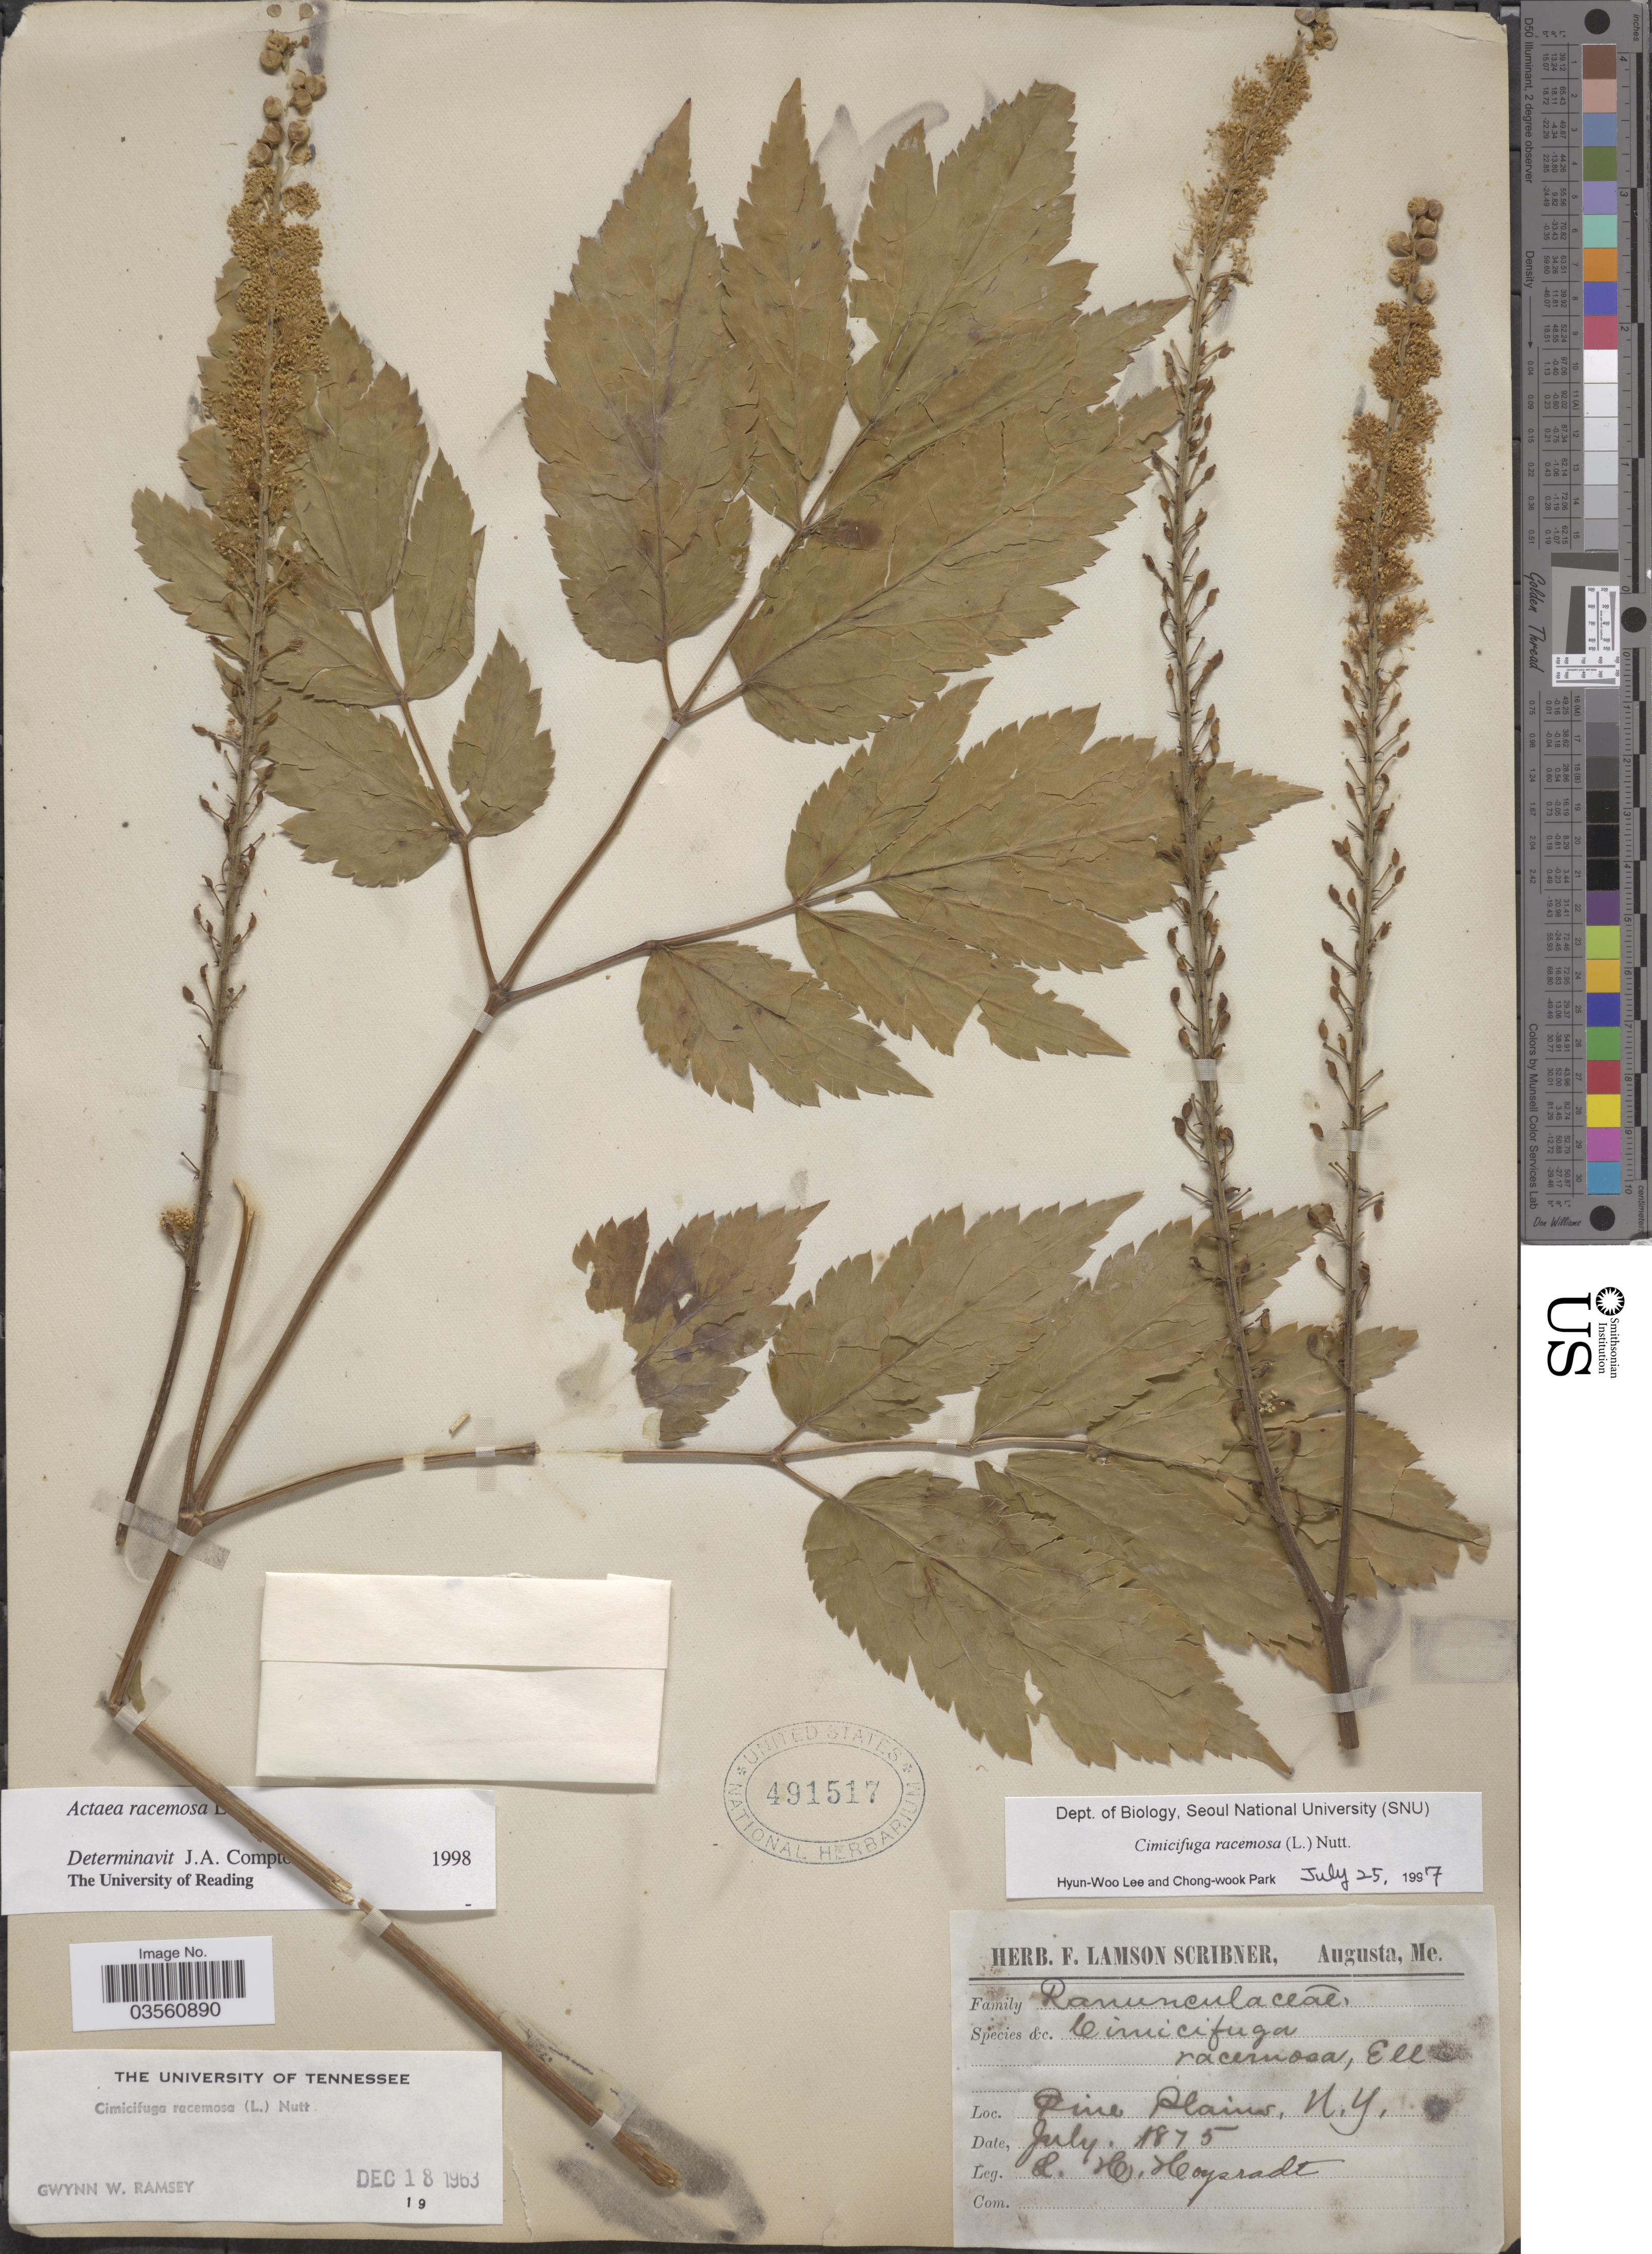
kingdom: Plantae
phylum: Tracheophyta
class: Magnoliopsida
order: Ranunculales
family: Ranunculaceae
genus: Actaea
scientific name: Actaea racemosa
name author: L.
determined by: Compton, J. A.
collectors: L. Hoysradt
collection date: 1875-07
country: United States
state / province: New York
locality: Pine Plains.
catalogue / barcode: US 491517